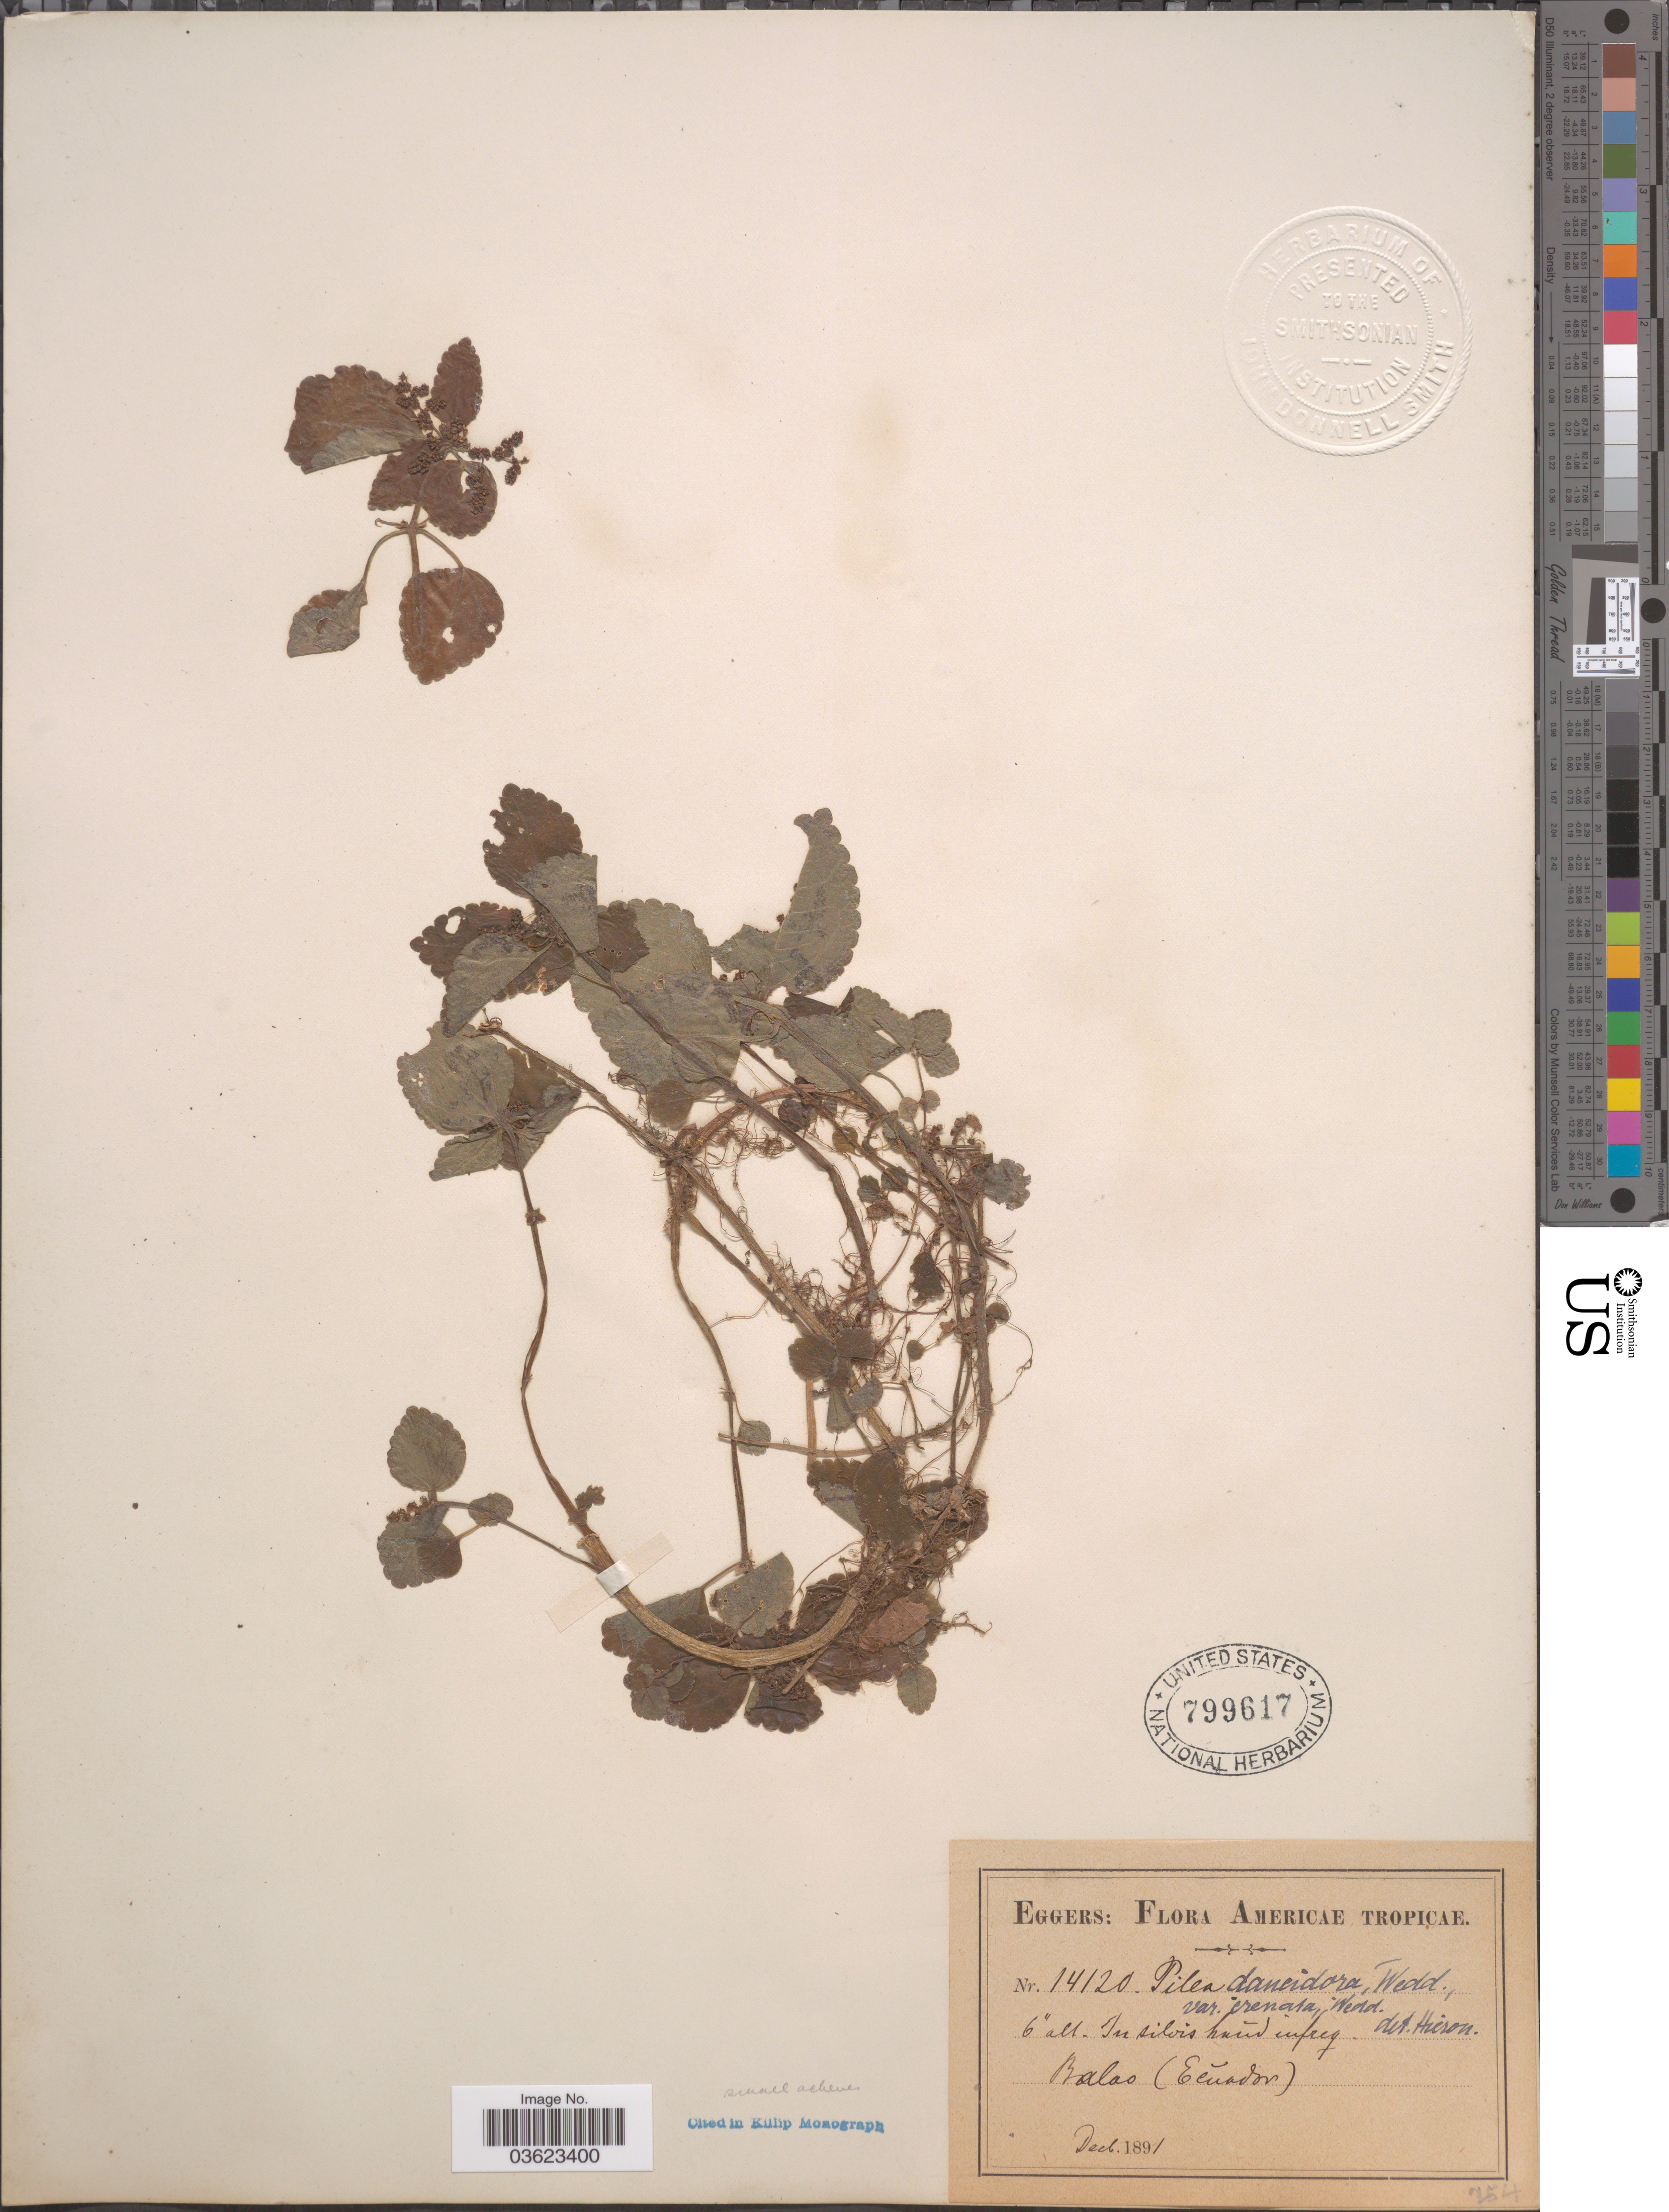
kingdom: Plantae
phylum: Tracheophyta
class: Magnoliopsida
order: Rosales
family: Urticaceae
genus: Pilea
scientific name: Pilea pubescens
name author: Liebm.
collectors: -. Eggers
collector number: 14120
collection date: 1891-12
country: Ecuador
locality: Americae Tropicae. Balao.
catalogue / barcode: US 799617